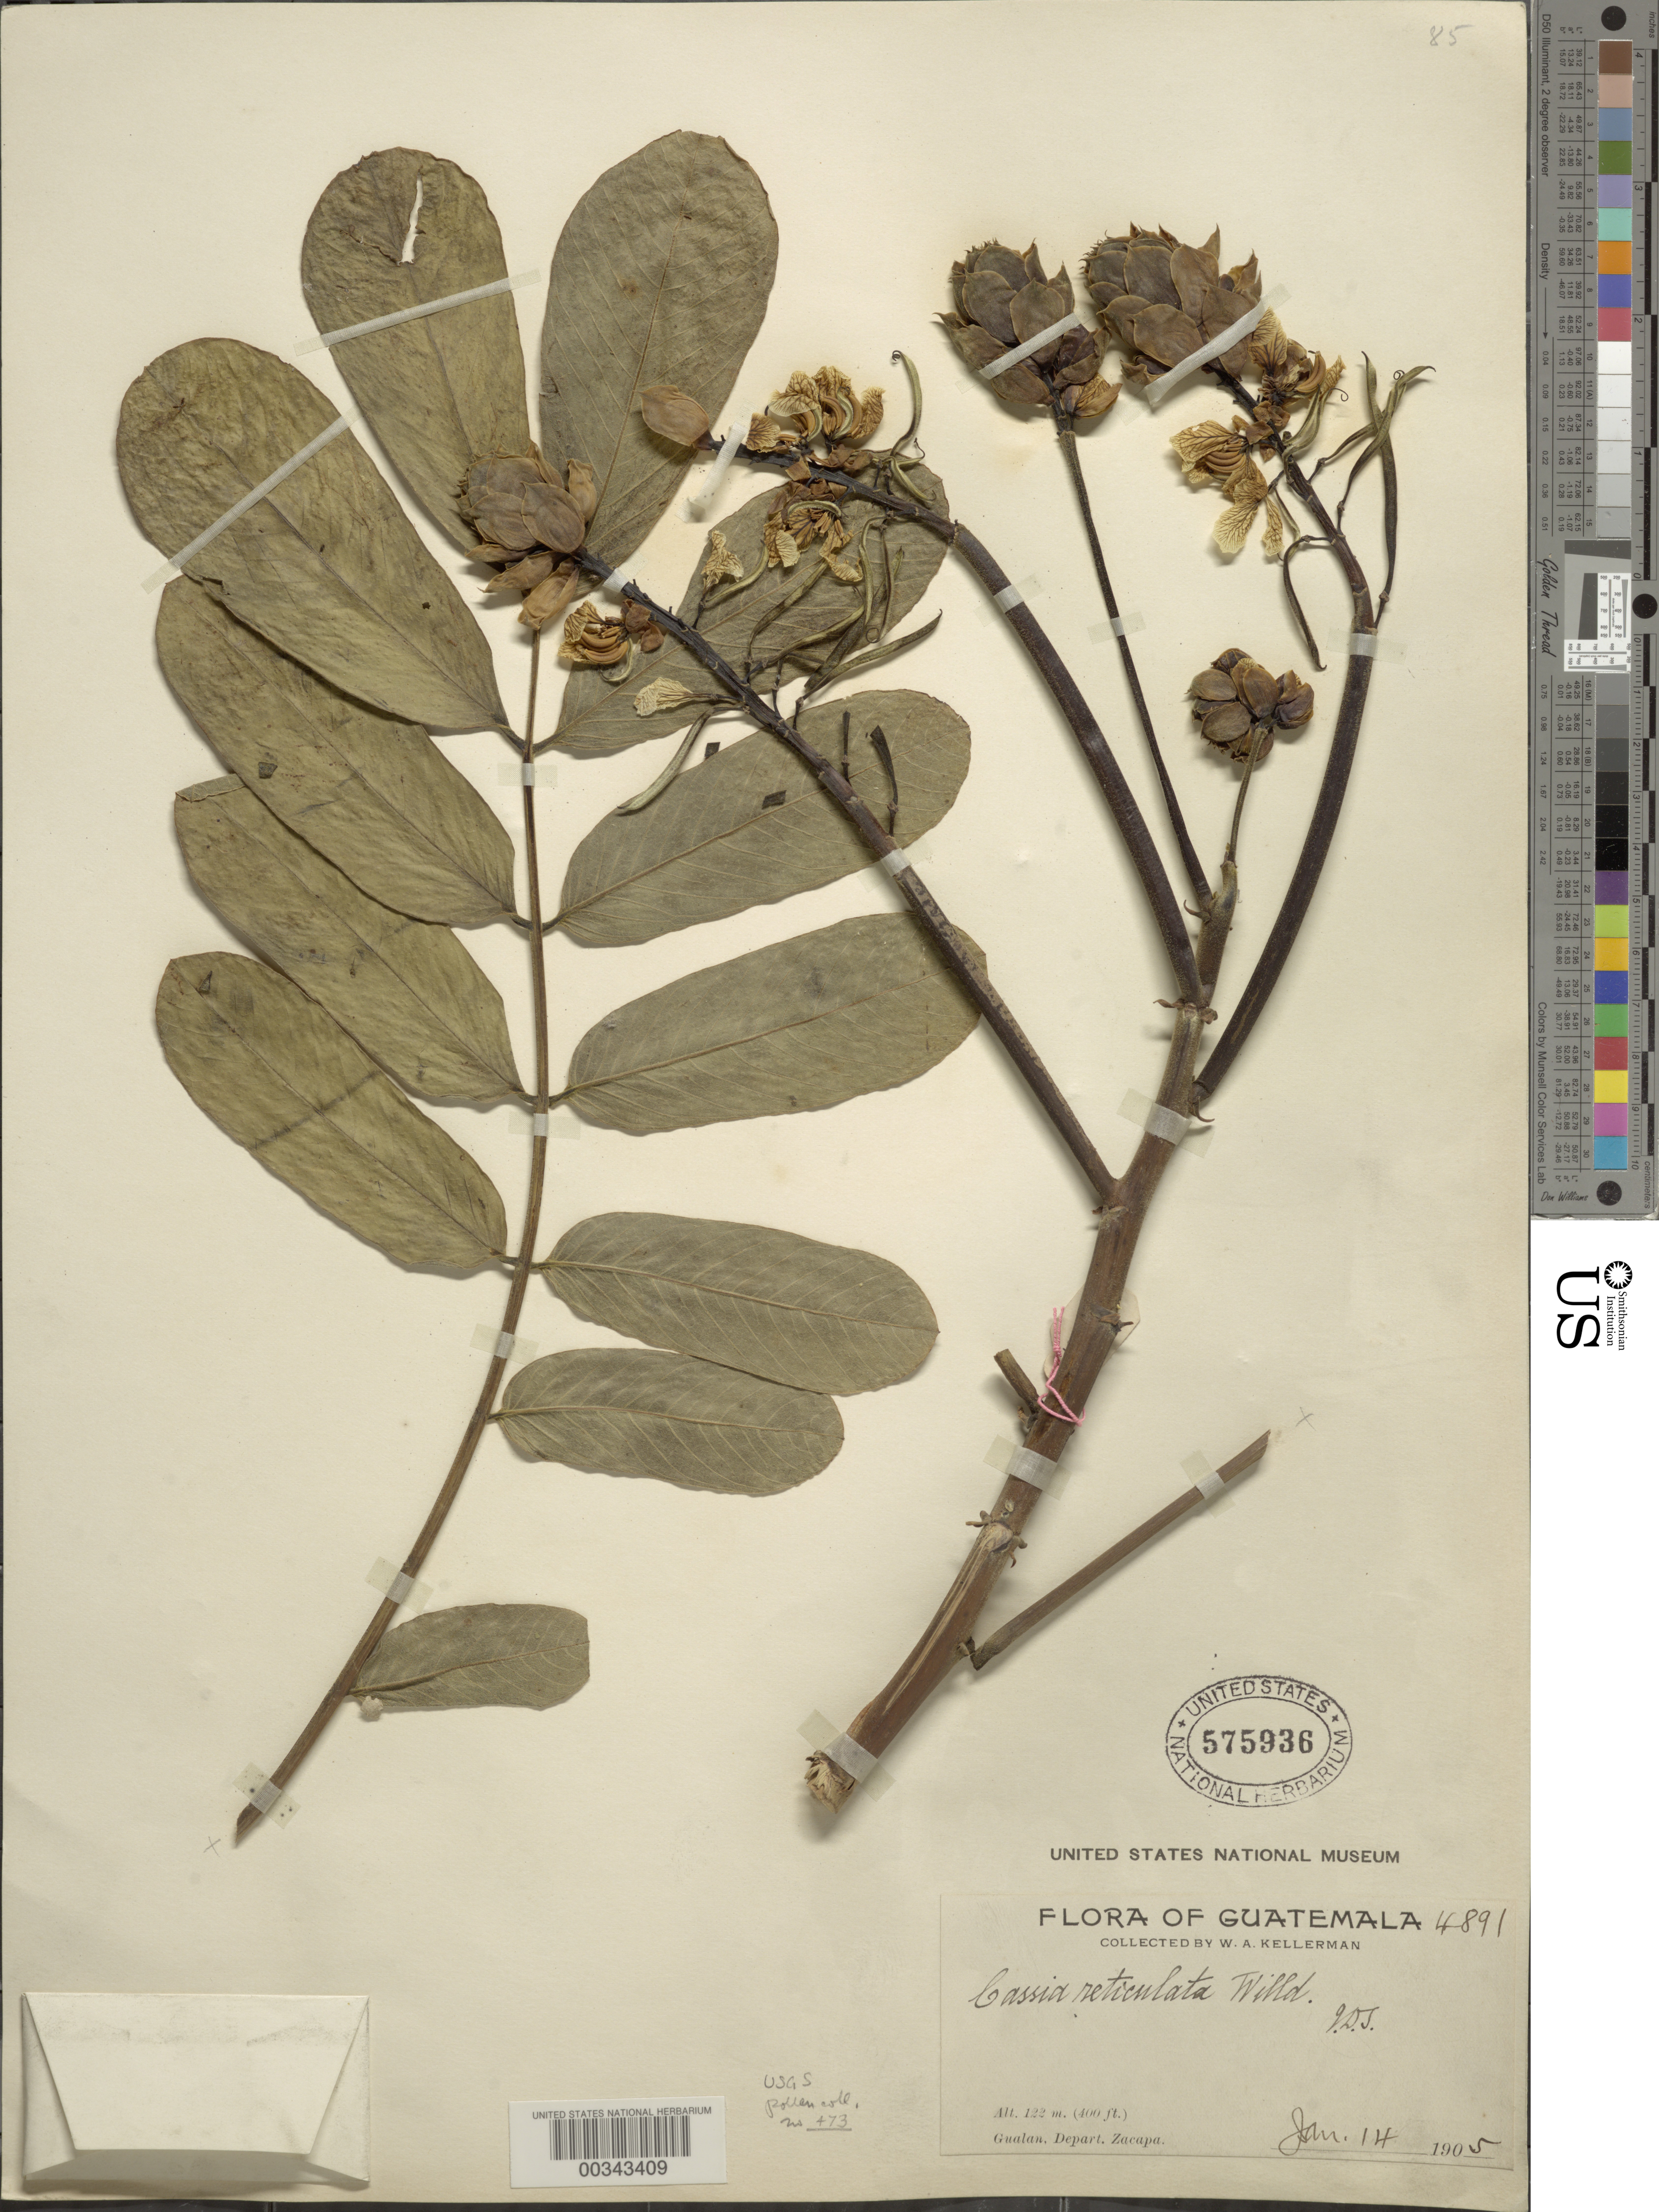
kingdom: Plantae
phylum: Tracheophyta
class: Magnoliopsida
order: Fabales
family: Fabaceae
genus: Senna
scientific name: Senna reticulata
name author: (Willd.) H.S. Irwin & Barneby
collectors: W. A. Kellerman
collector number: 4891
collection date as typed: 14 Jan 1905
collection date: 1905-01-14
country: Guatemala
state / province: Zacapa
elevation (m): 122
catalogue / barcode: US 575936